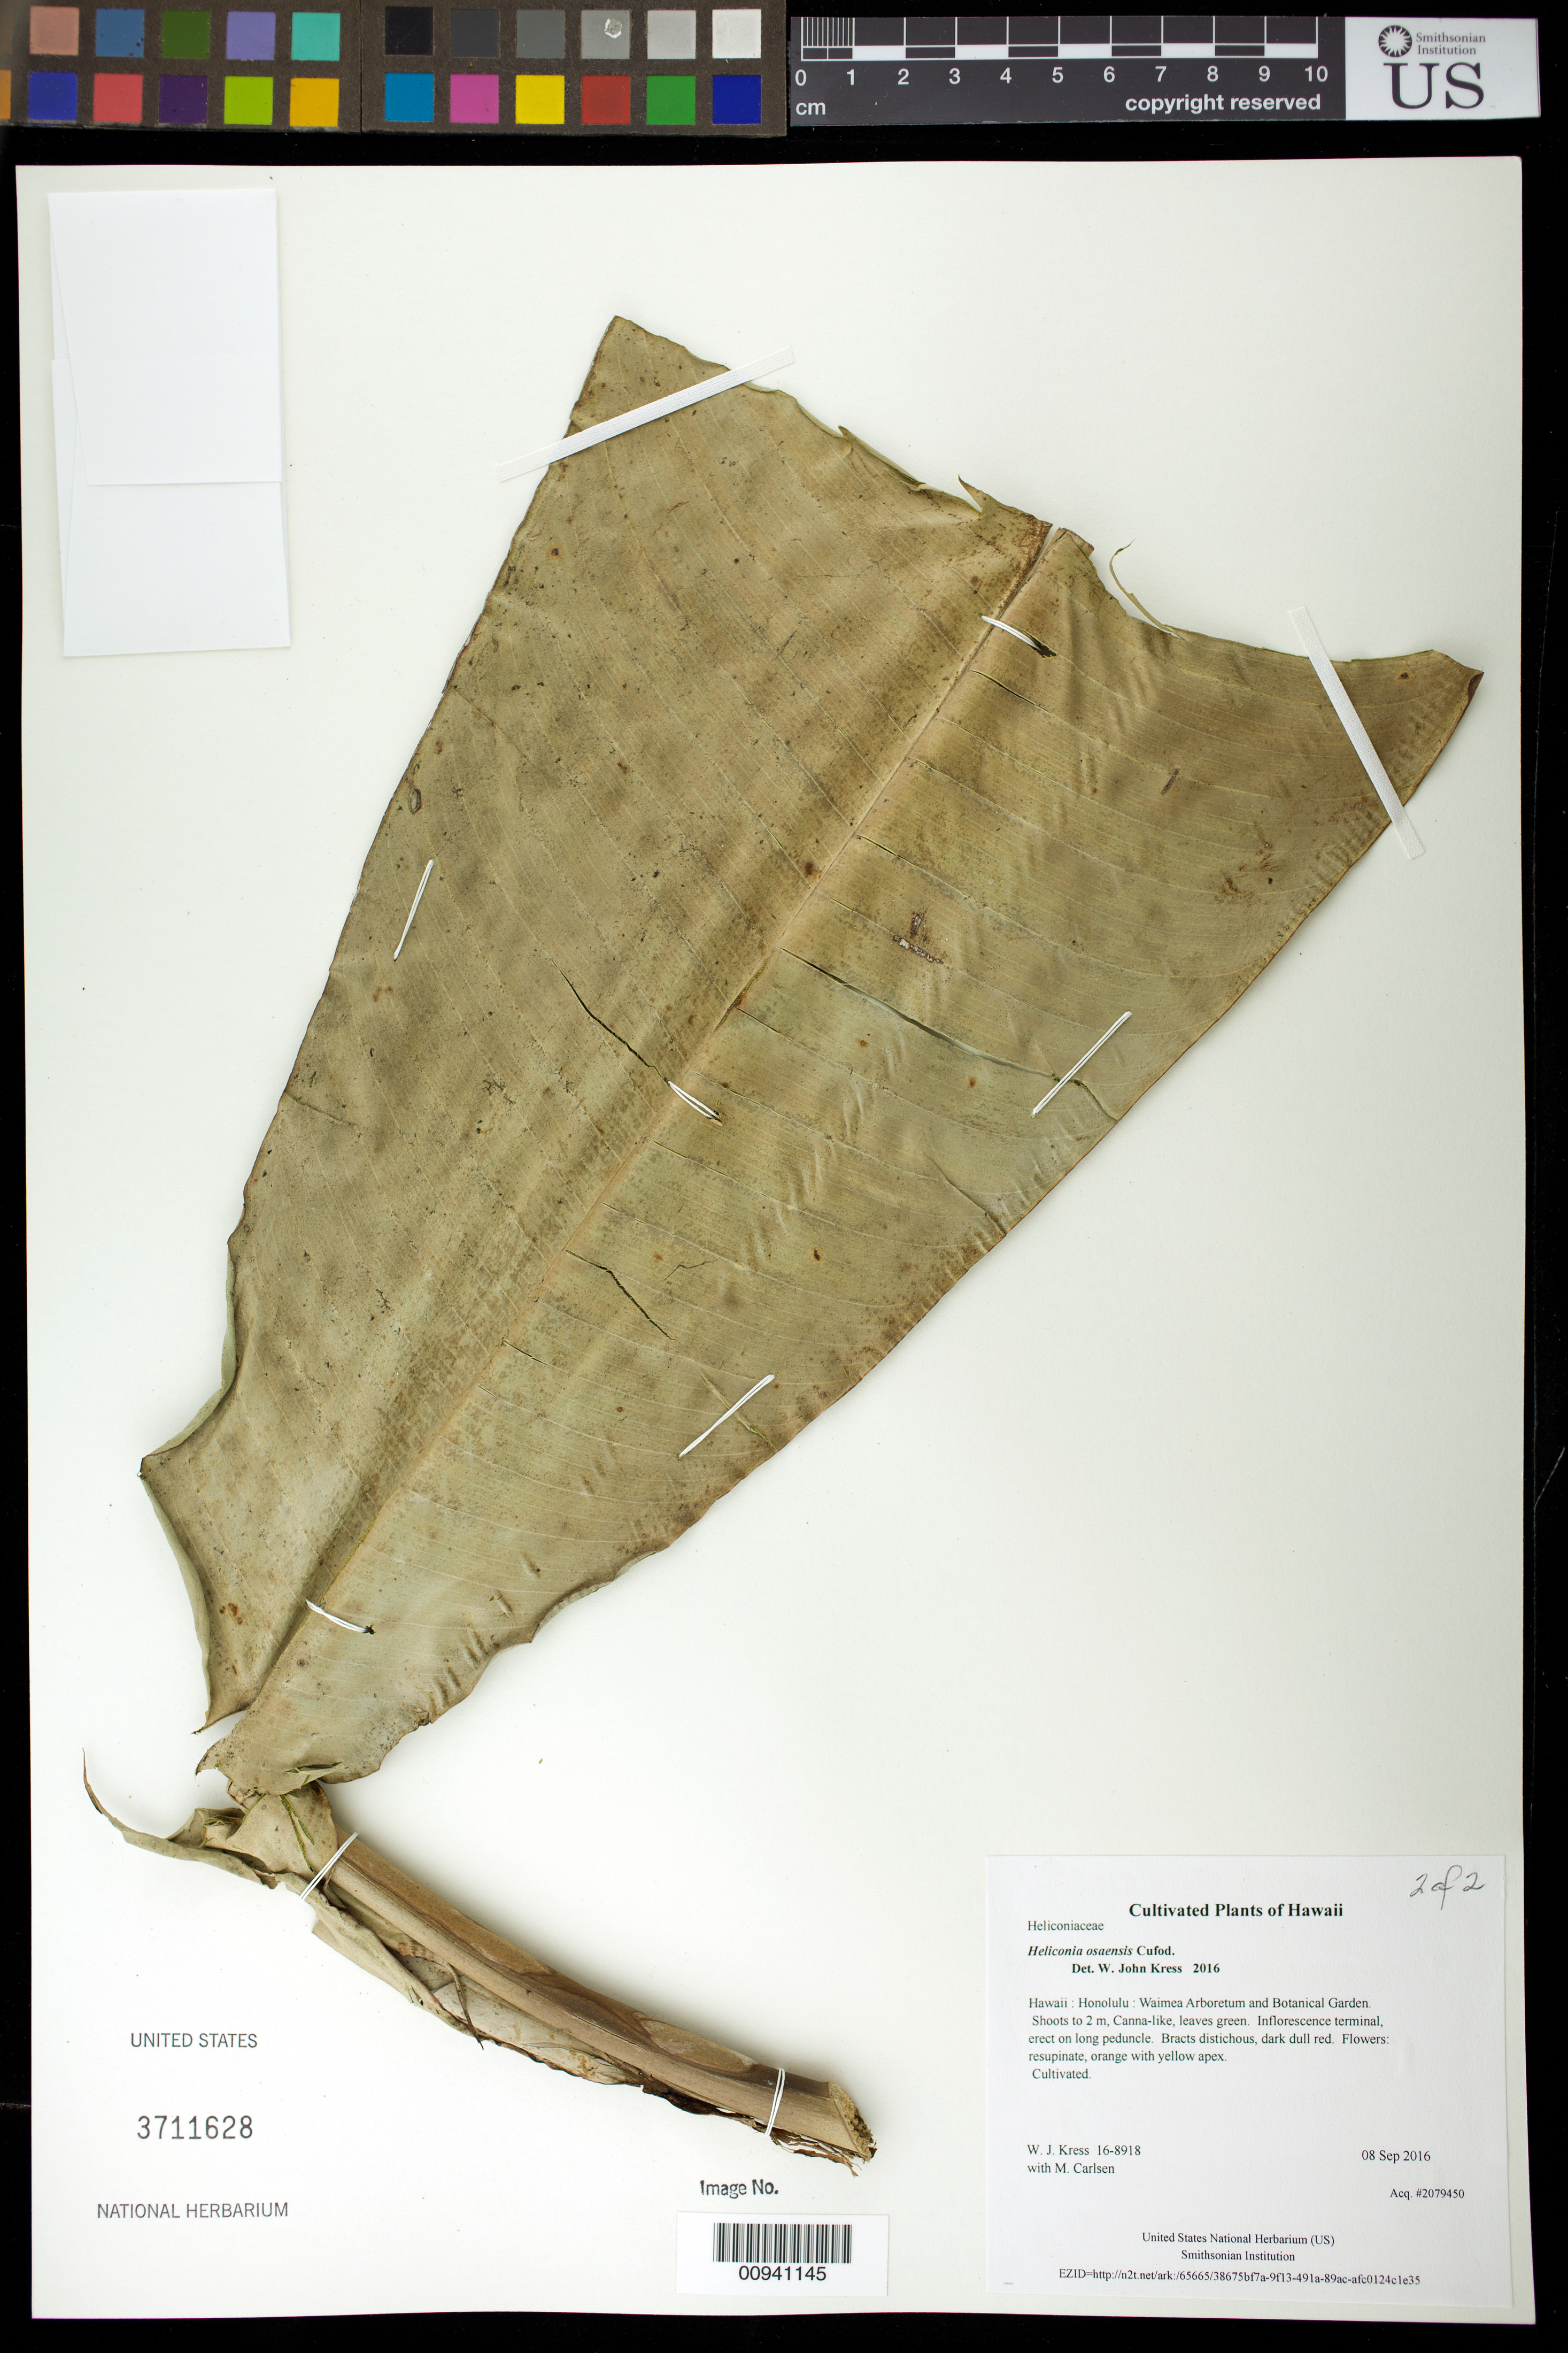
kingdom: Plantae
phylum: Tracheophyta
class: Liliopsida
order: Zingiberales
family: Heliconiaceae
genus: Heliconia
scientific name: Heliconia osaensis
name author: Cufod.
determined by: Kress, W. J., (US), Smithsonian Institution - National Museum of Natural History (UNITED STATES)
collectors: W. J. Kress & M. M. Carlsen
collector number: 16-8918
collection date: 2016-09-08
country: United States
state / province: Hawaii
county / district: Honolulu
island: Oahu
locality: Waimea Arboretum and Botanical Garden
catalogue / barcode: US 3711628